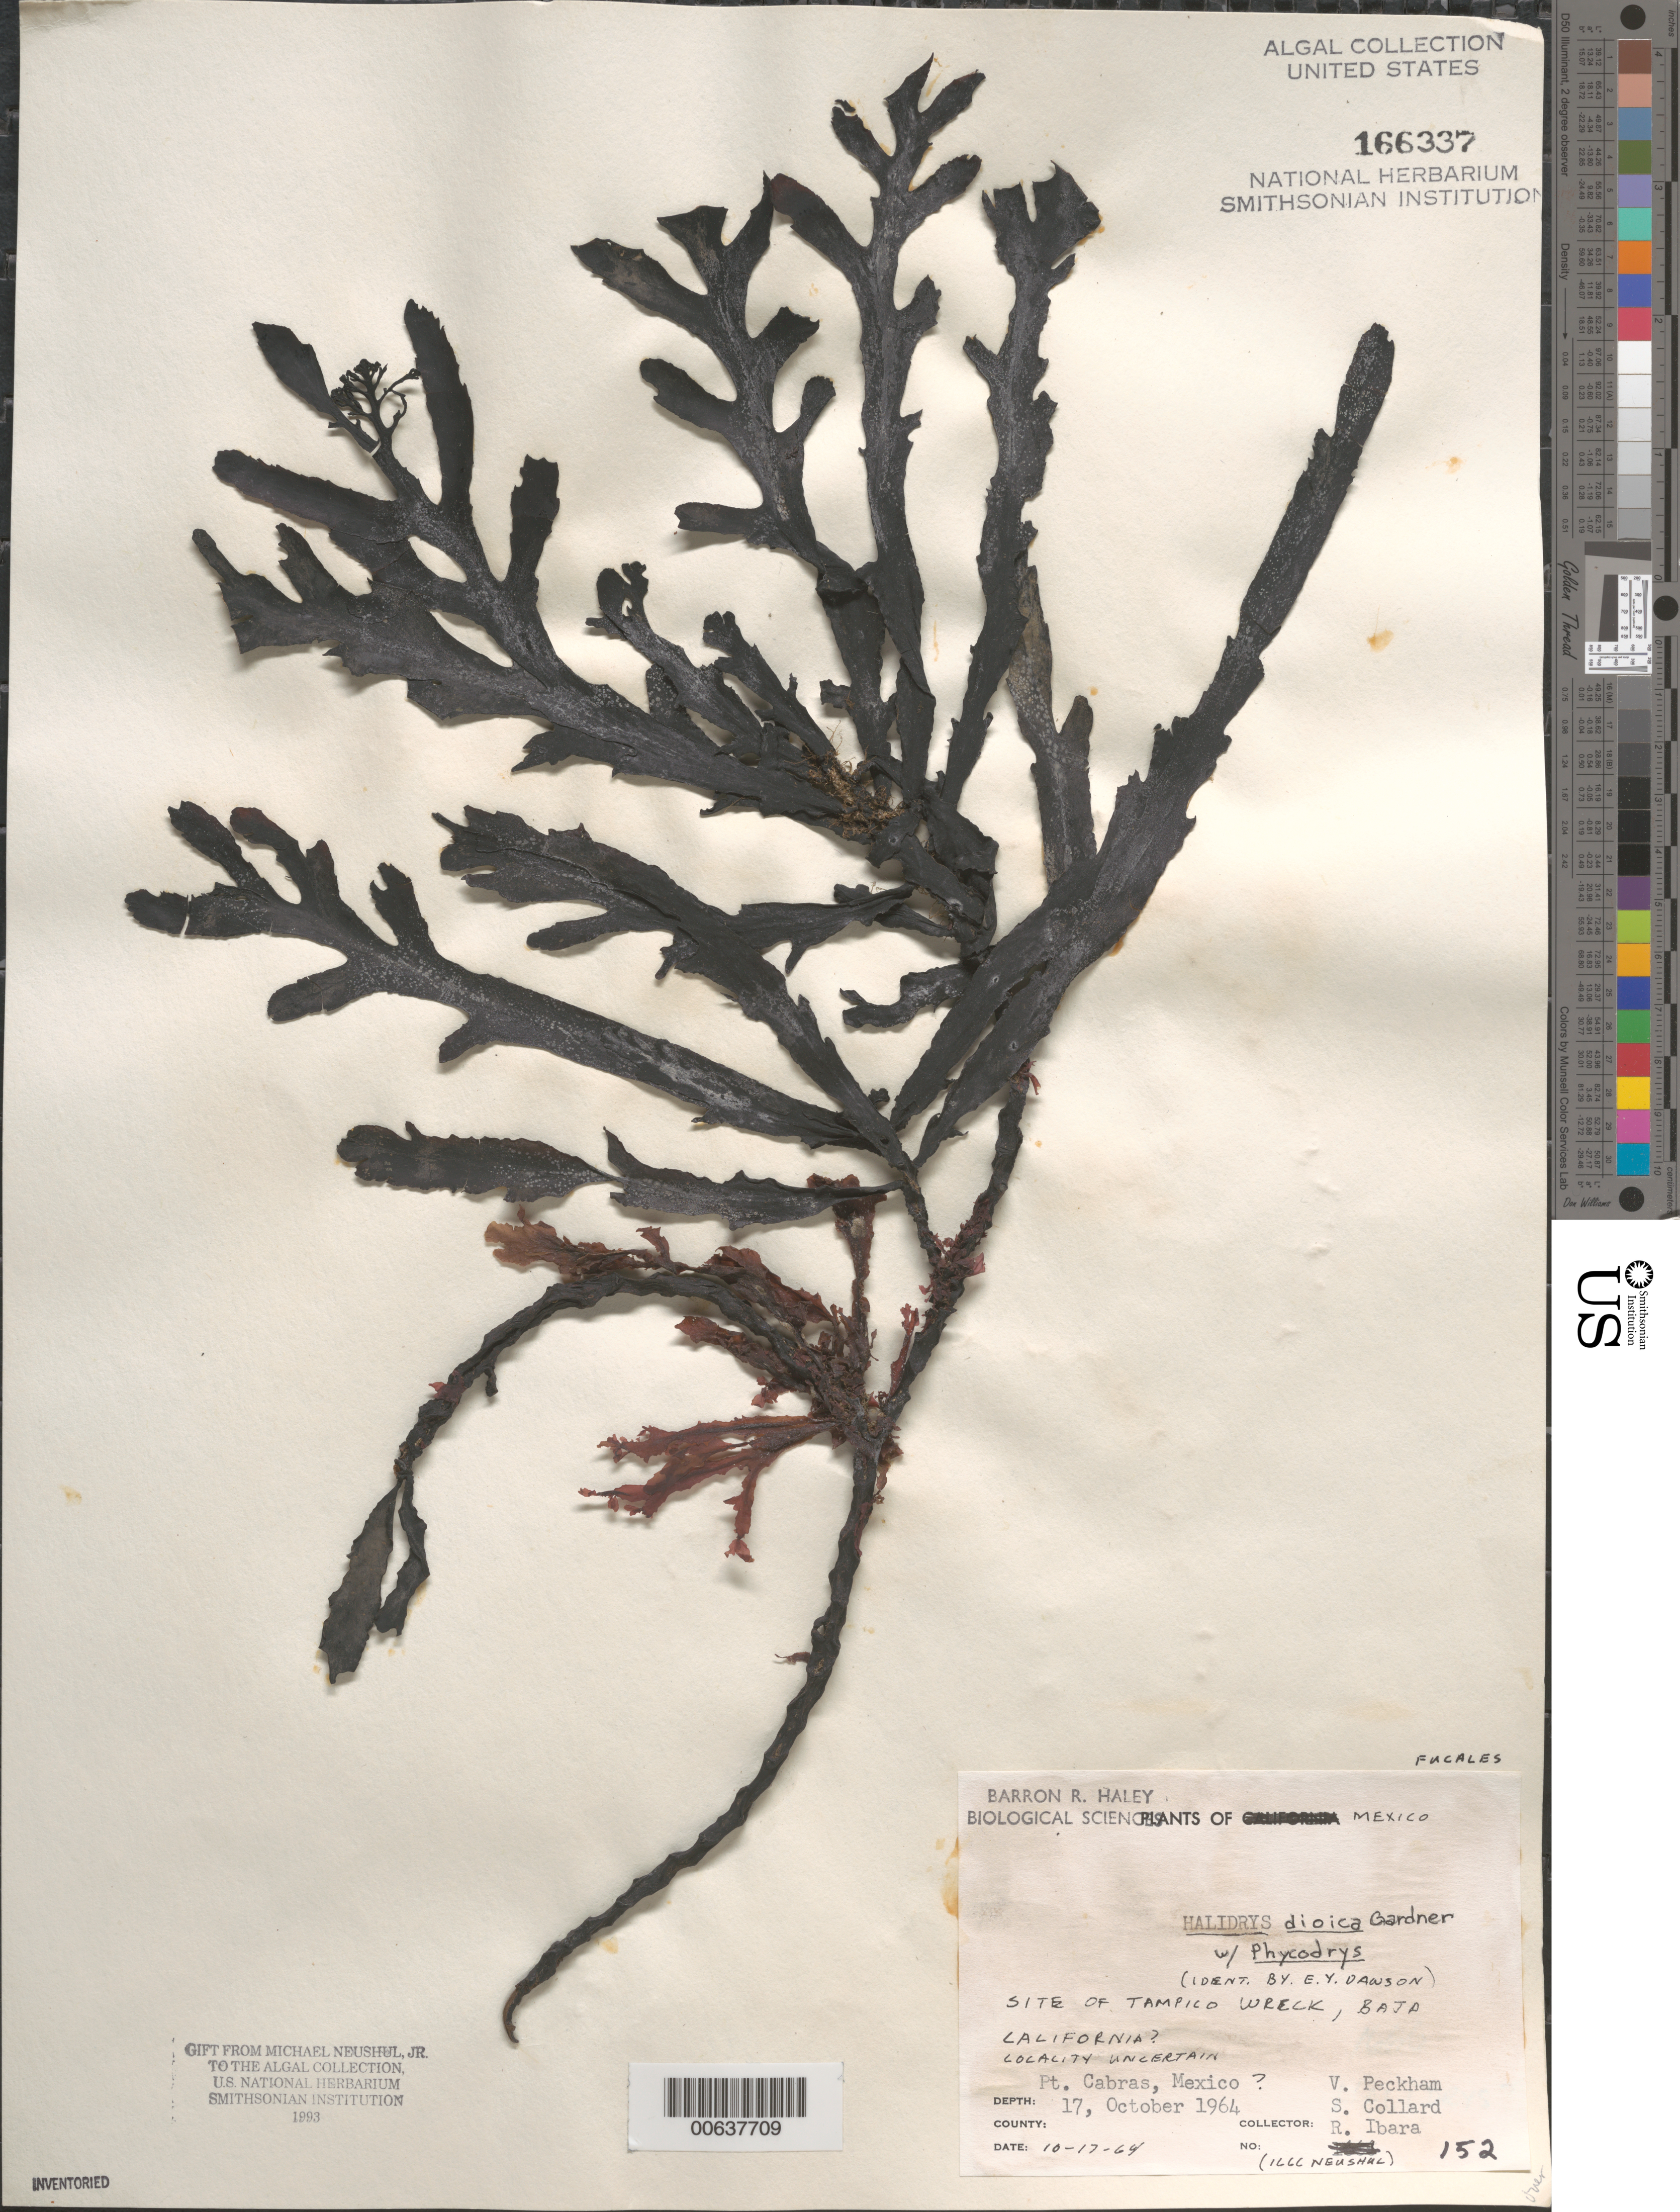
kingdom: Chromista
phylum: Ochrophyta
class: Phaeophyceae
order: Fucales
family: Sargassaceae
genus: Halidrys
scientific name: Halidrys dioica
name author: N.L. Gardner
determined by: Dawson, E. Y.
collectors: V. Peckham, S. Collard & R. Ibara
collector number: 152 & Neushul 1666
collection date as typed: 17 Oct 1964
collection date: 1964-10-17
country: Mexico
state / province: Baja California Norte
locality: Tampico Wreck Bay, Punta Cabras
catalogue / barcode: US 166337